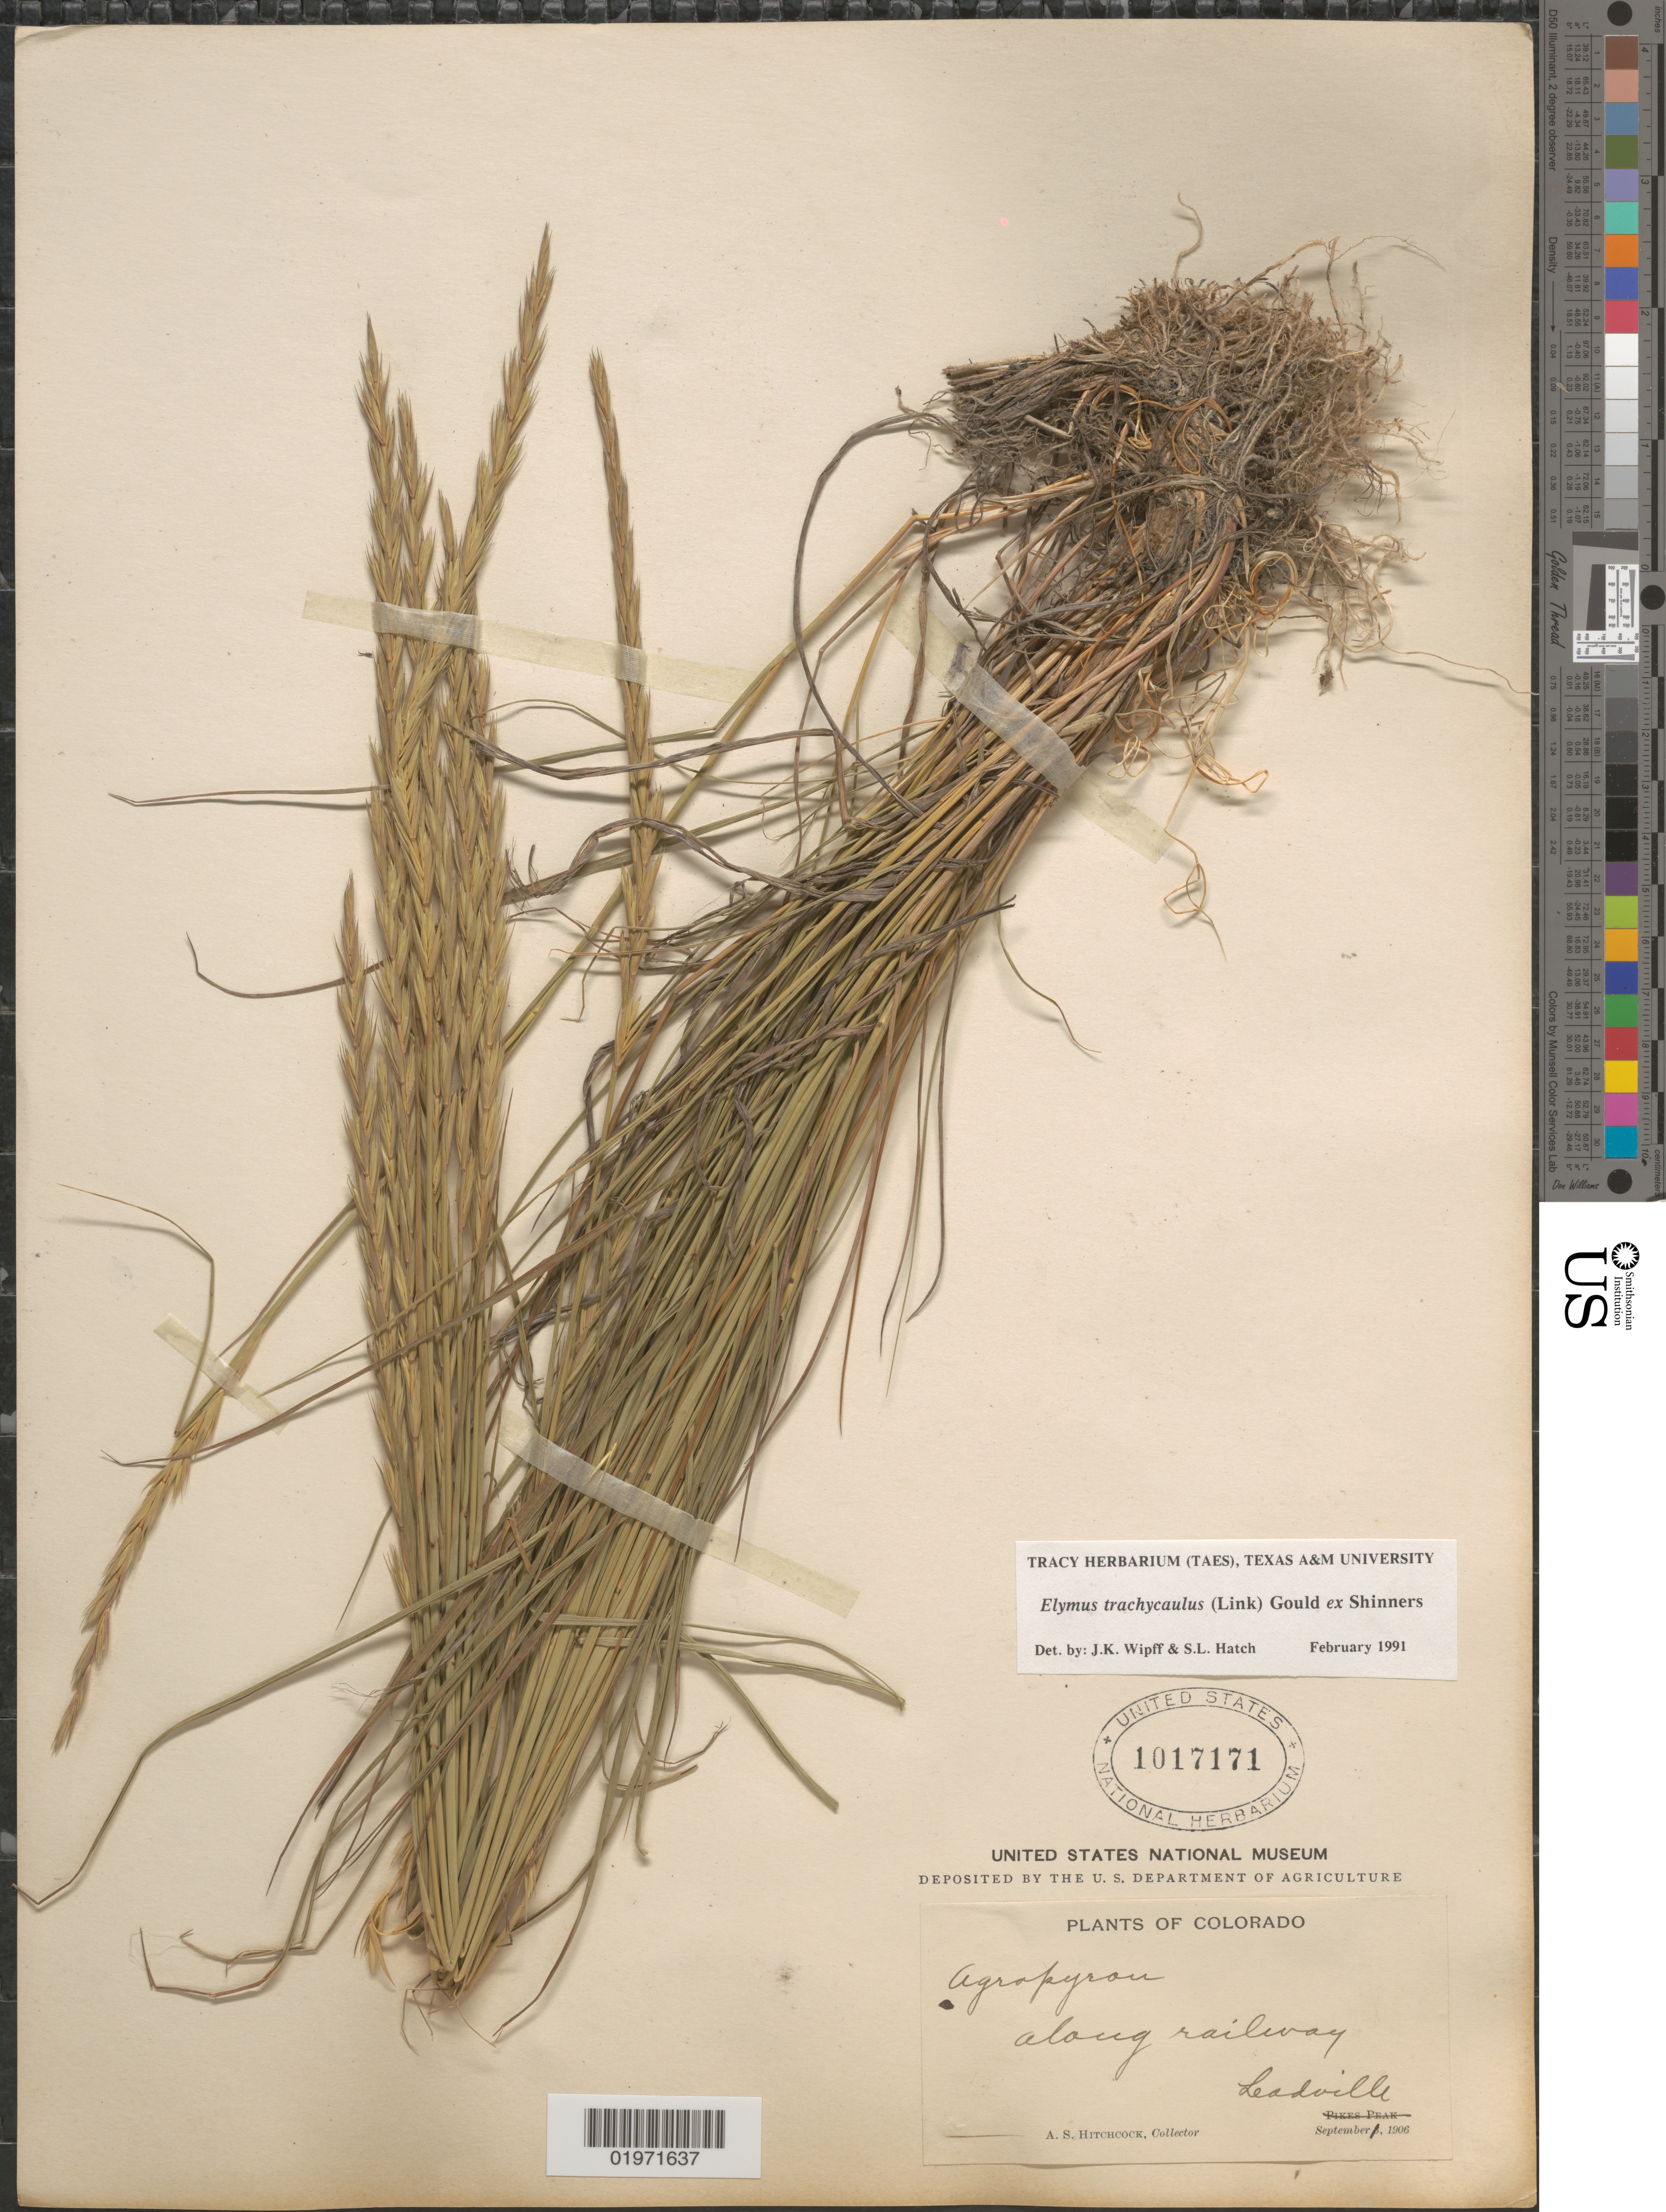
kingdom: Plantae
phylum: Tracheophyta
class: Liliopsida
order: Poales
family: Poaceae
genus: Elymus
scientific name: Elymus trachycaulus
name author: (Link) Gould ex Shinners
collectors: A. S. Hitchcock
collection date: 1906-09-01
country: United States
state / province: Colorado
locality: Along railway, Leadville.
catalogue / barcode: US 1017171